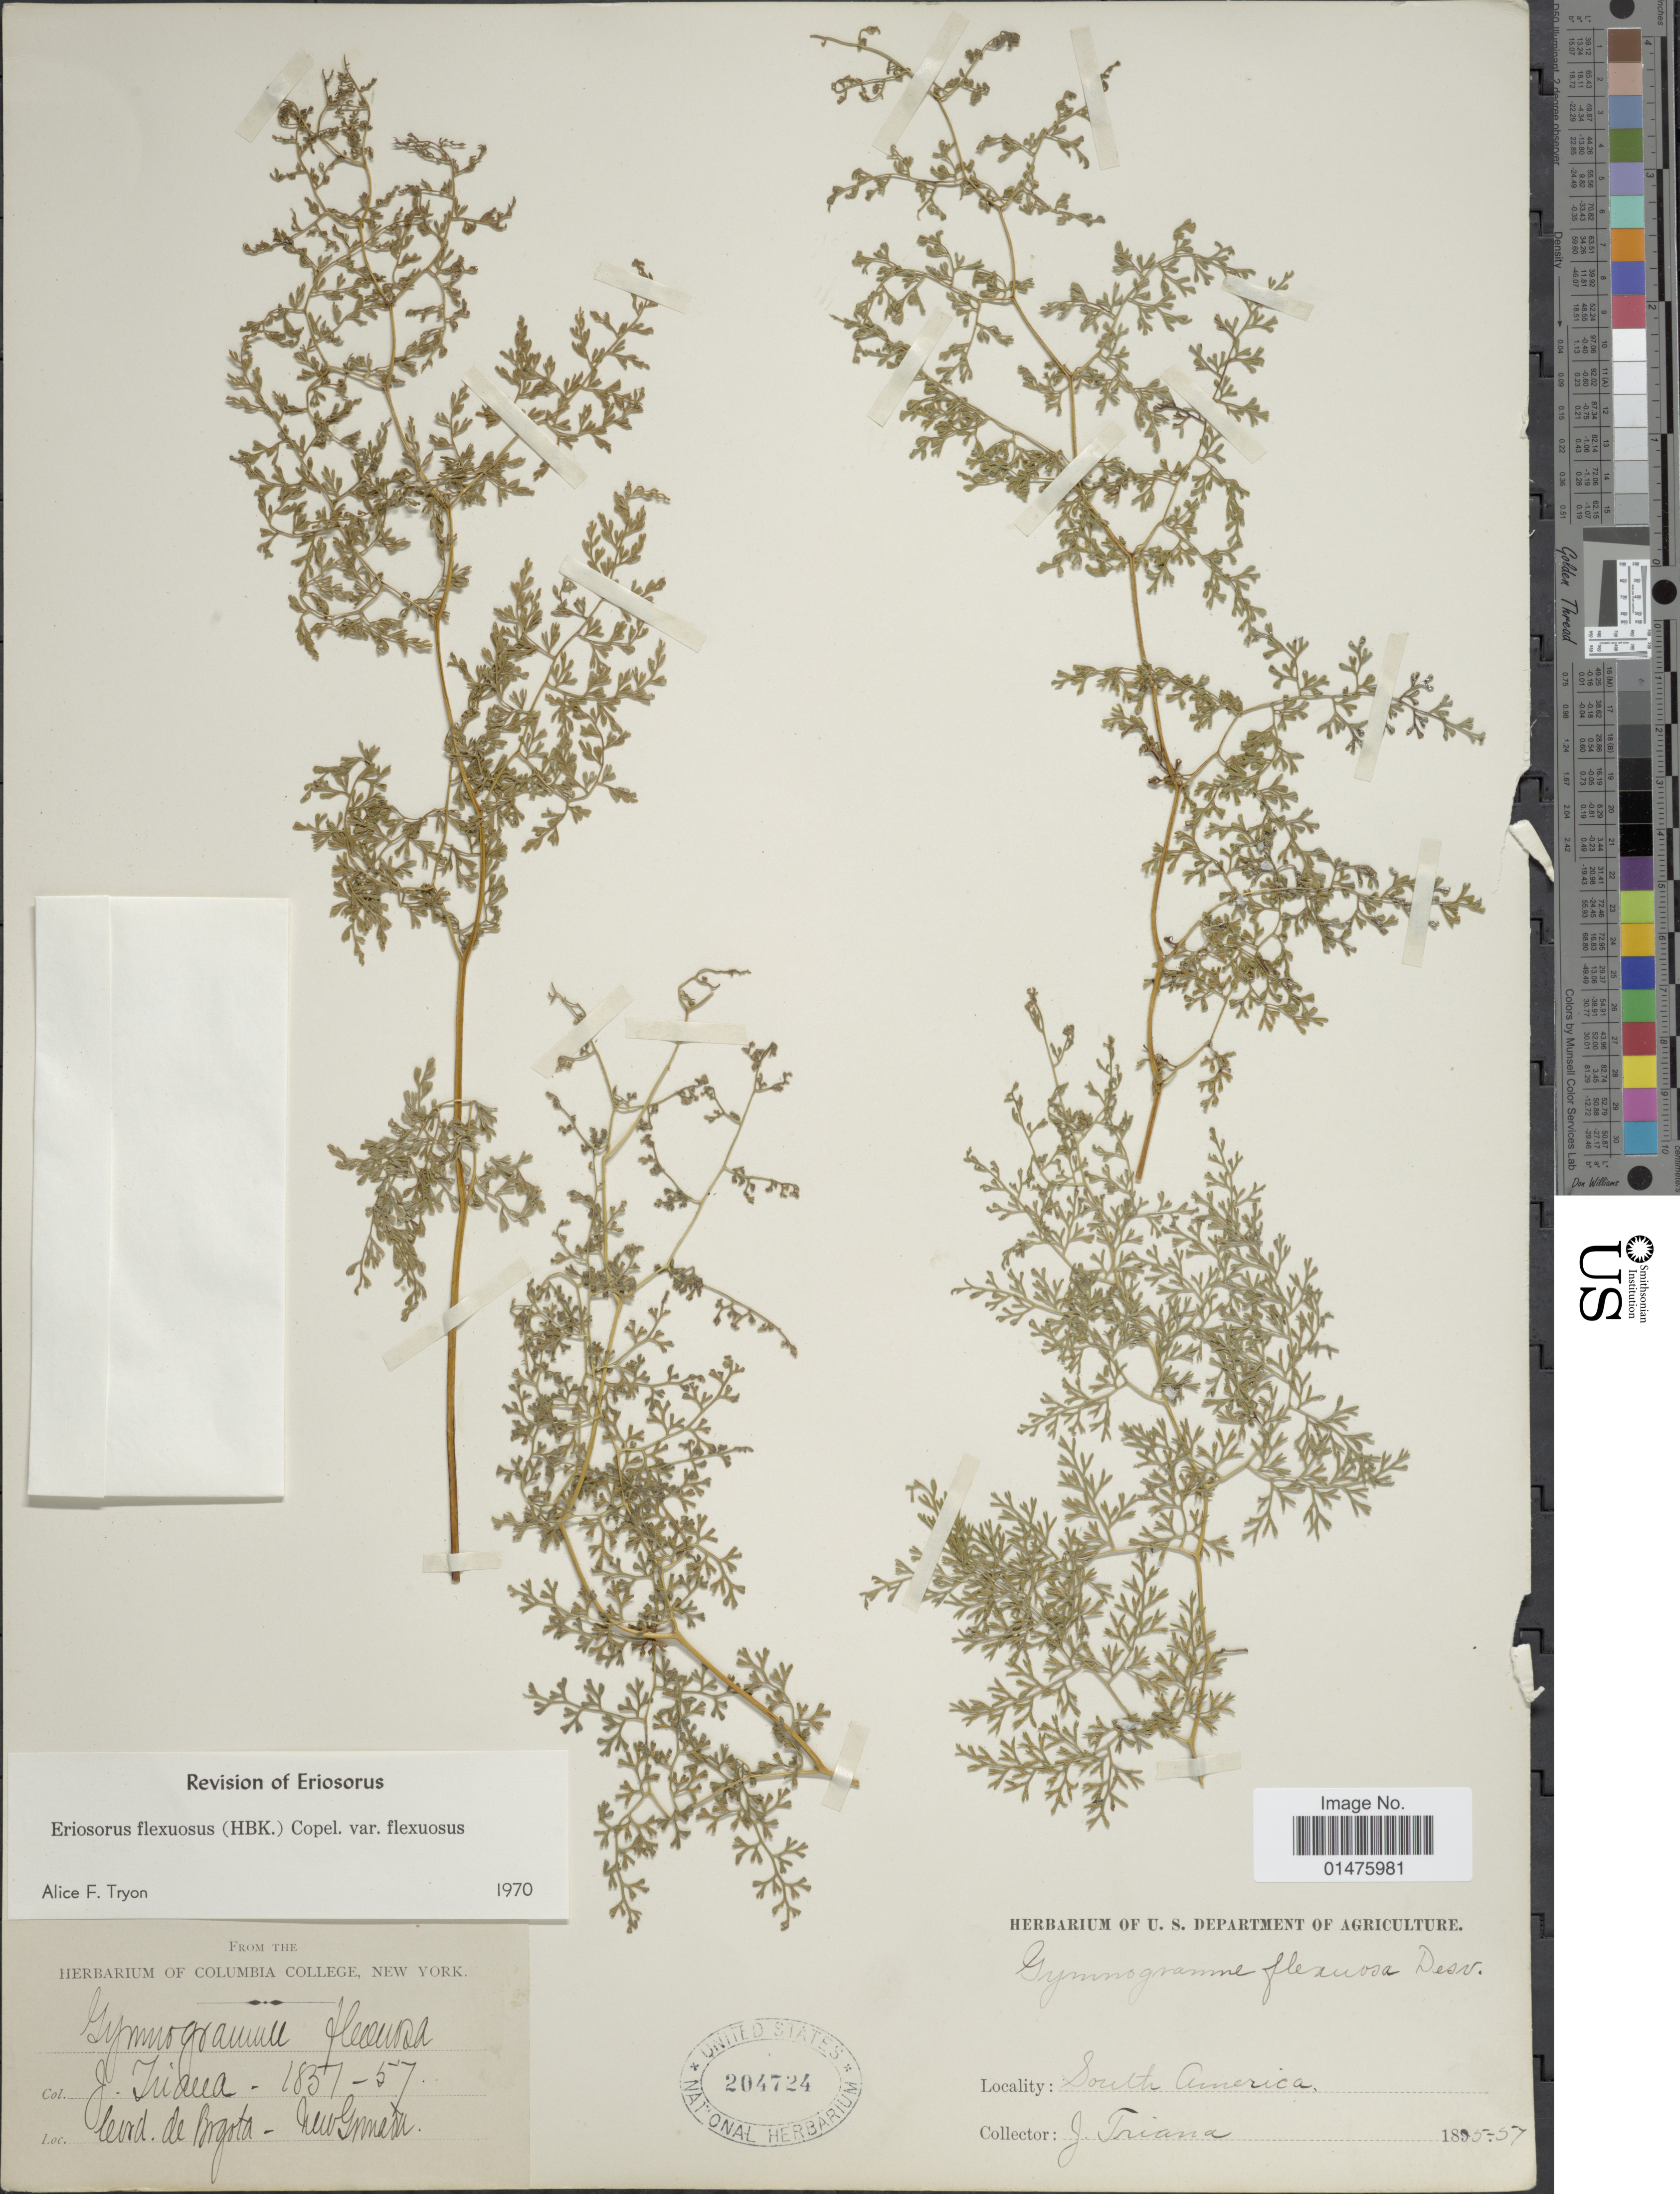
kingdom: Plantae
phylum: Tracheophyta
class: Polypodiopsida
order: Polypodiales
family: Pteridaceae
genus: Jamesonia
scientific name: Jamesonia flexuosa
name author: (Humb. & Bonpl.) Christenh.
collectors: J. Triana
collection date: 1851/1857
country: Colombia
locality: Cord. de Bogota - New Granada.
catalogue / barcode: US 204724